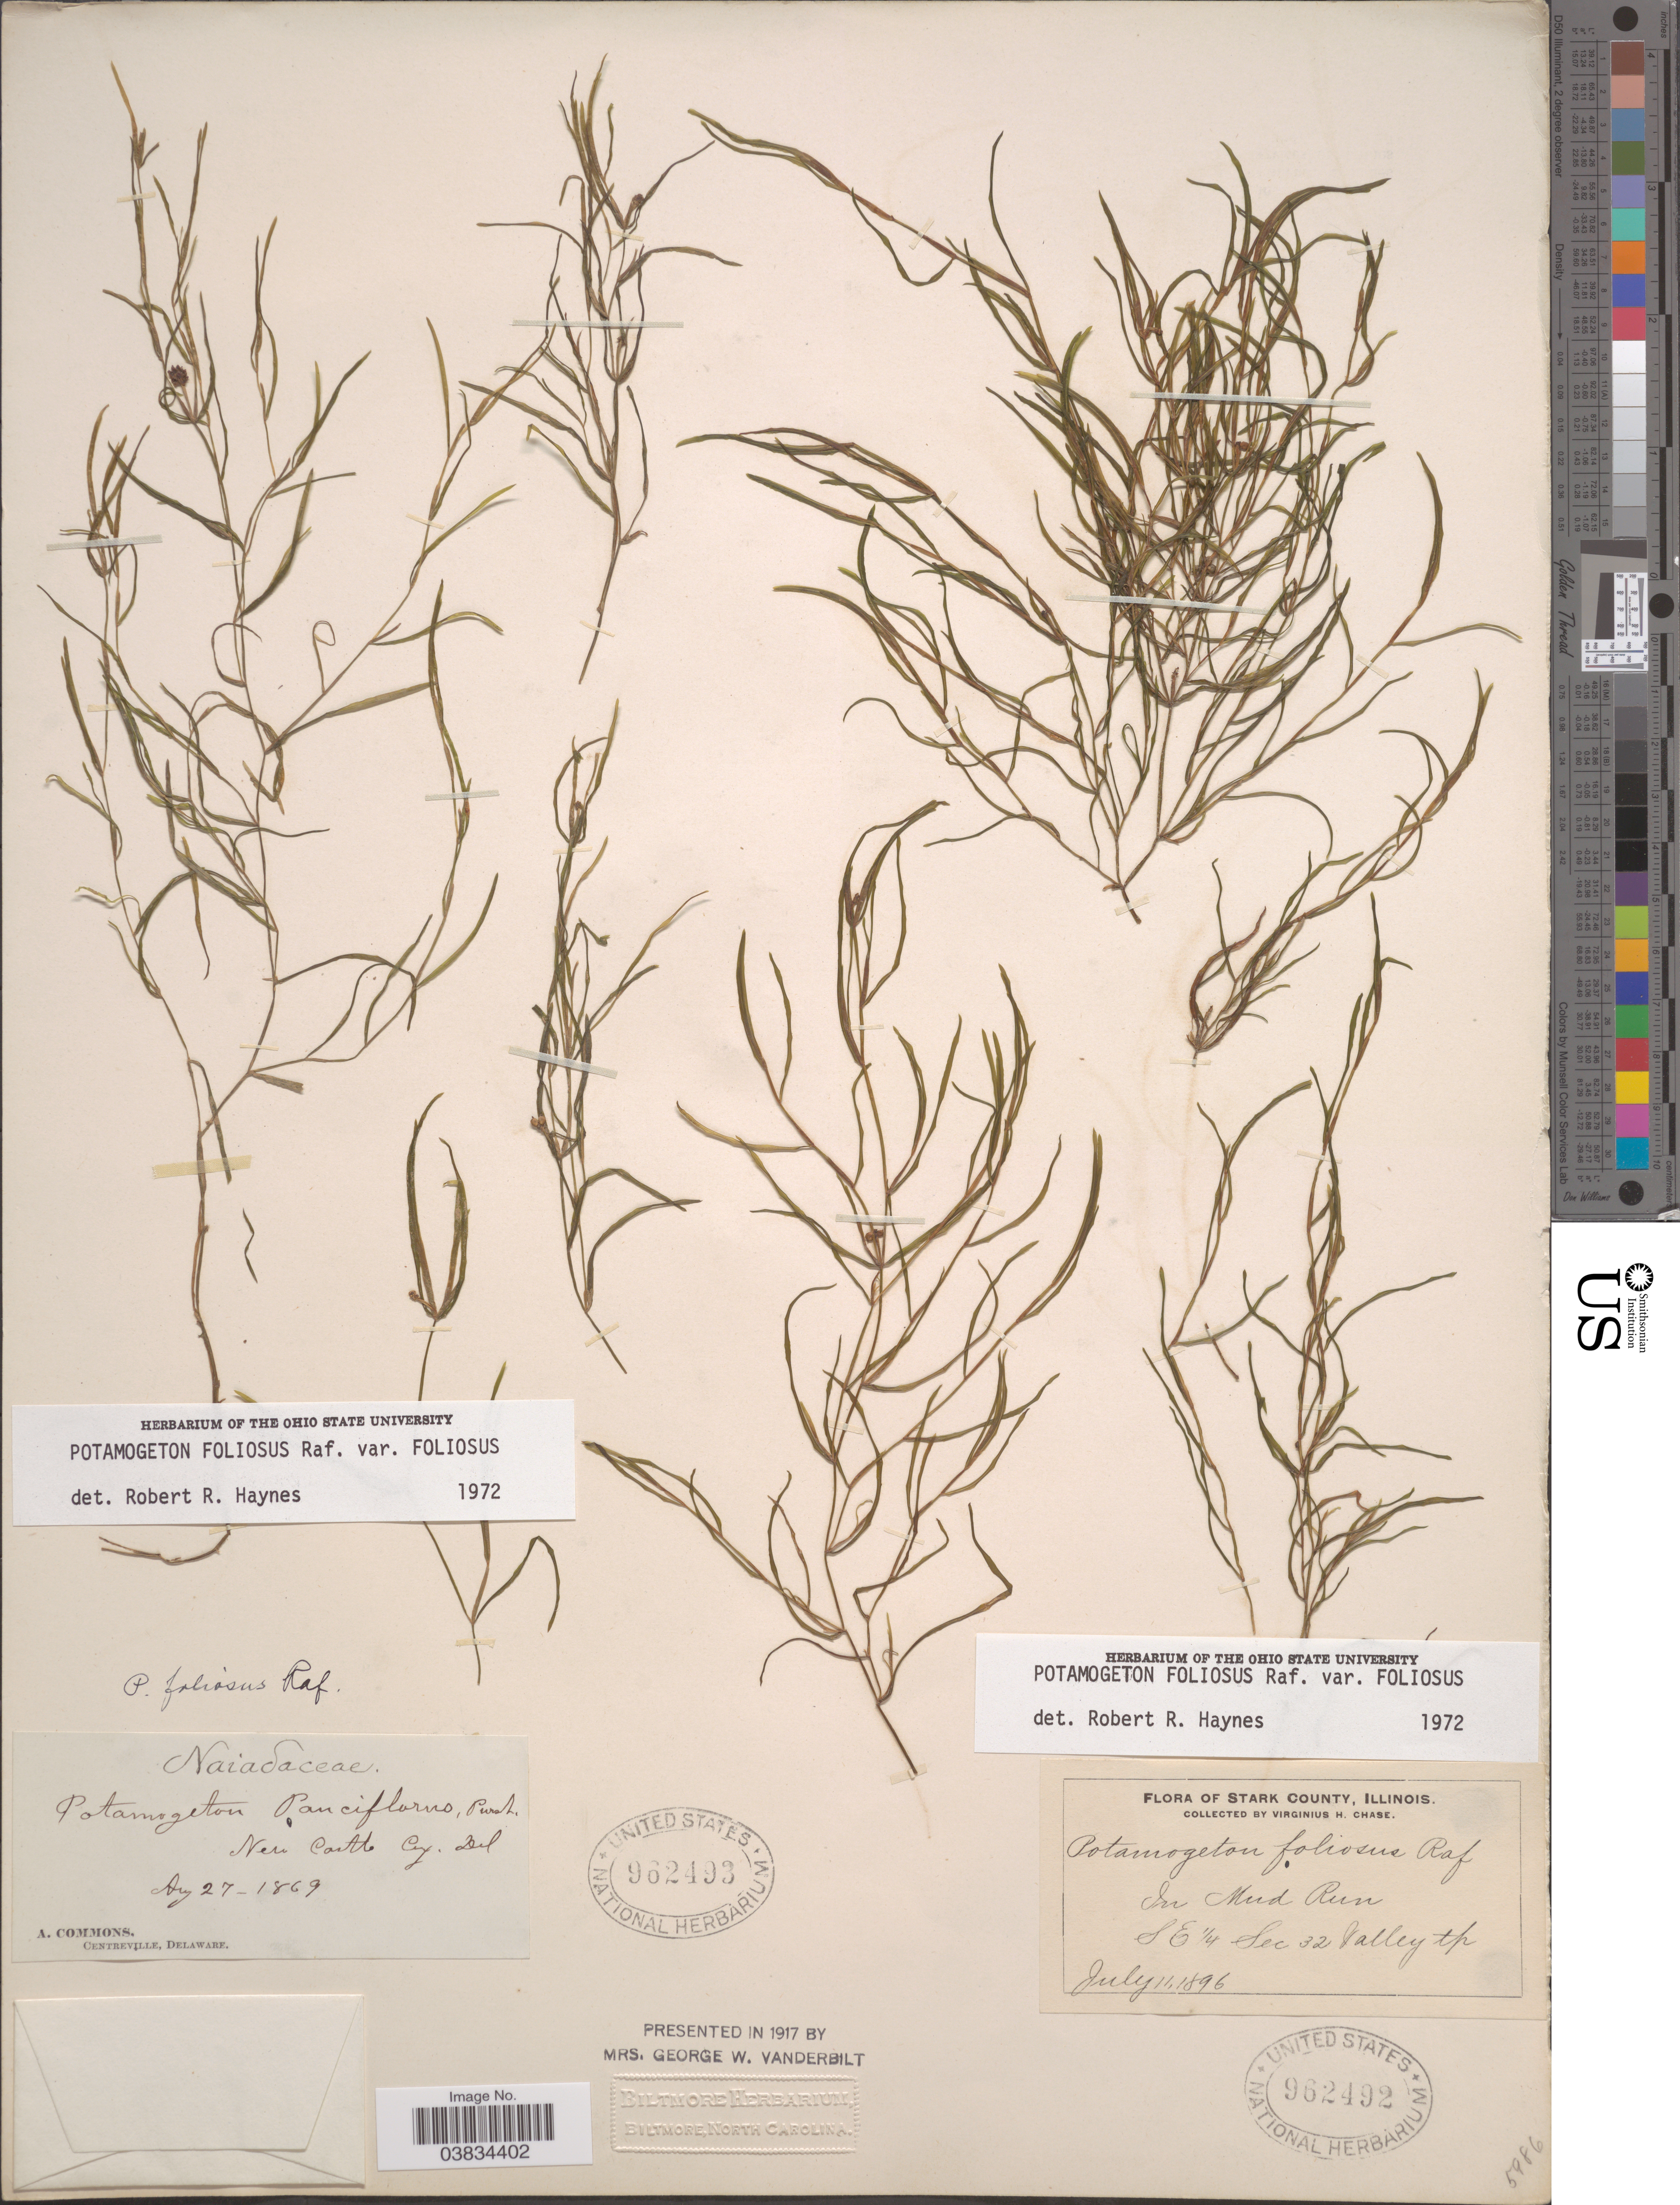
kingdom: Plantae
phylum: Tracheophyta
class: Liliopsida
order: Alismatales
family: Potamogetonaceae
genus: Potamogeton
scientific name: Potamogeton foliosus var. foliosus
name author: Raf.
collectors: A. Commons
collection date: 1869-08-27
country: United States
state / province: Delaware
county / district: New Castle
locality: New Castle Cy.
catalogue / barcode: US 962493-2